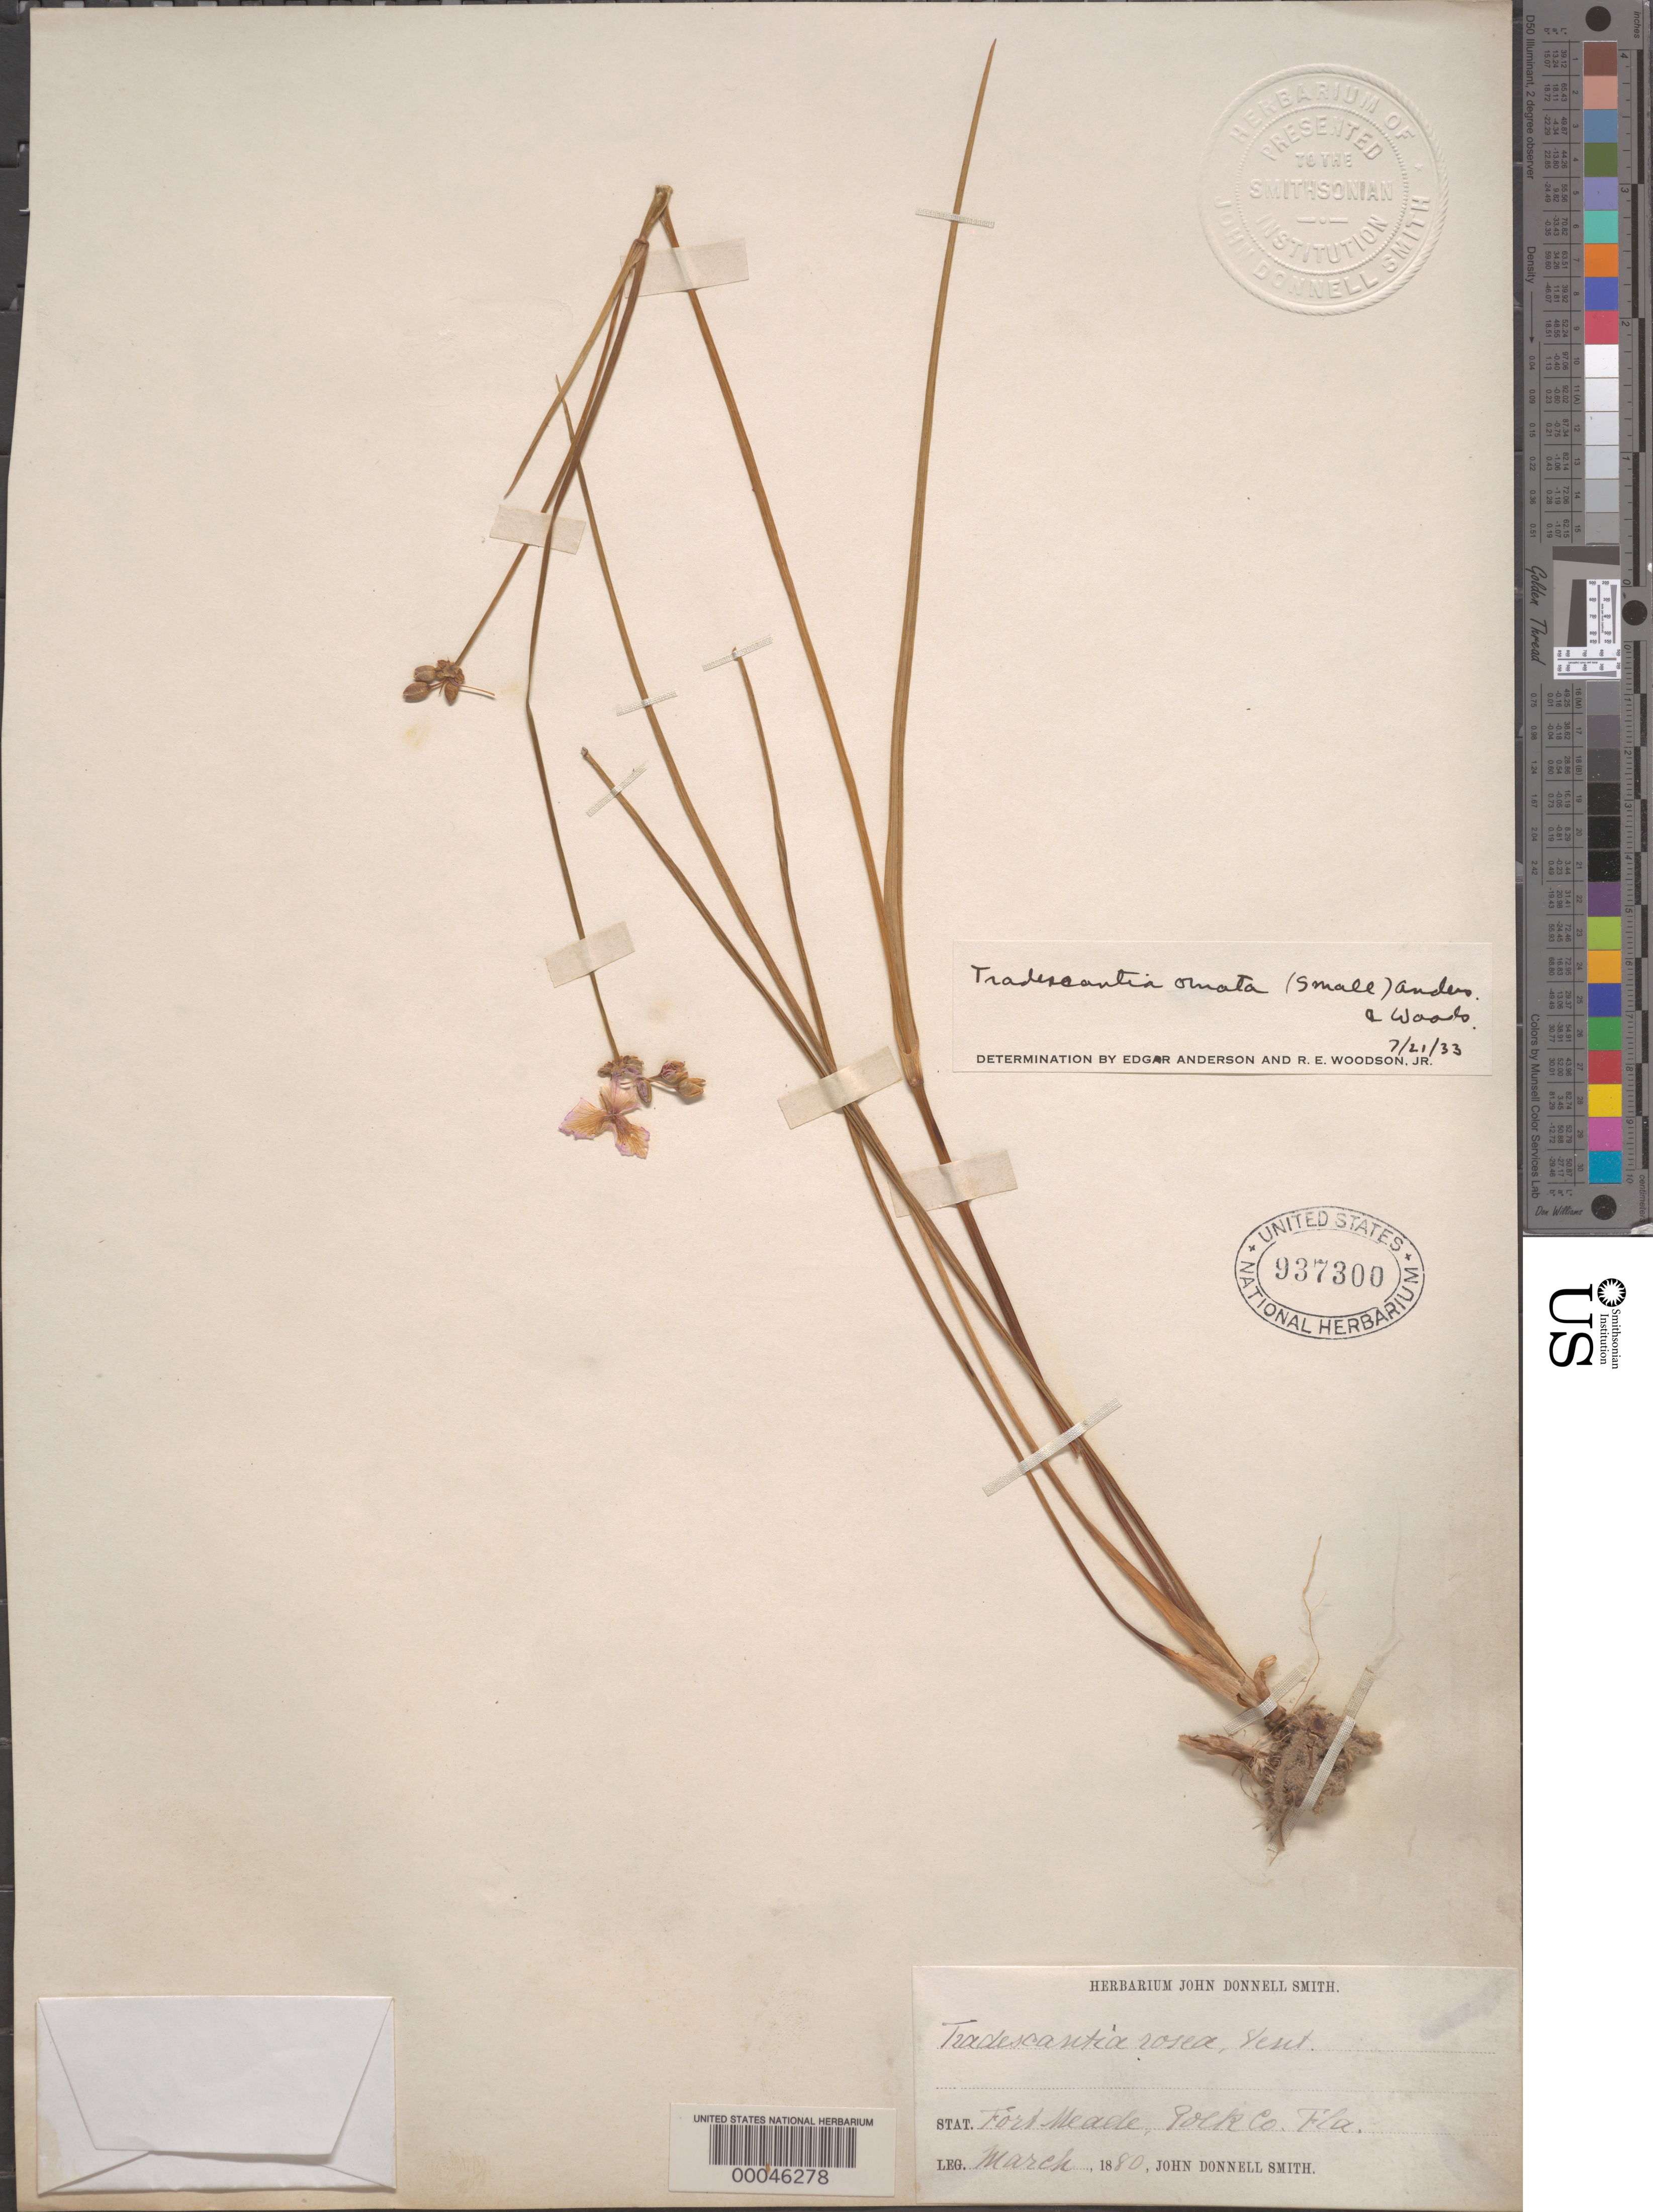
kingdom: Plantae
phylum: Tracheophyta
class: Liliopsida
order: Commelinales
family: Commelinaceae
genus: Cuthbertia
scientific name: Cuthbertia ornata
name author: Small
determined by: Strong, Mark T., (BOT), Smithsonian Institution - National Museum of Natural History (UNITED STATES)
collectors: J. Donnell Smith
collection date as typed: Mar 1880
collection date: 1880-03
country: United States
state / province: Florida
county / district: Polk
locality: Fort meade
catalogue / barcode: US 937300